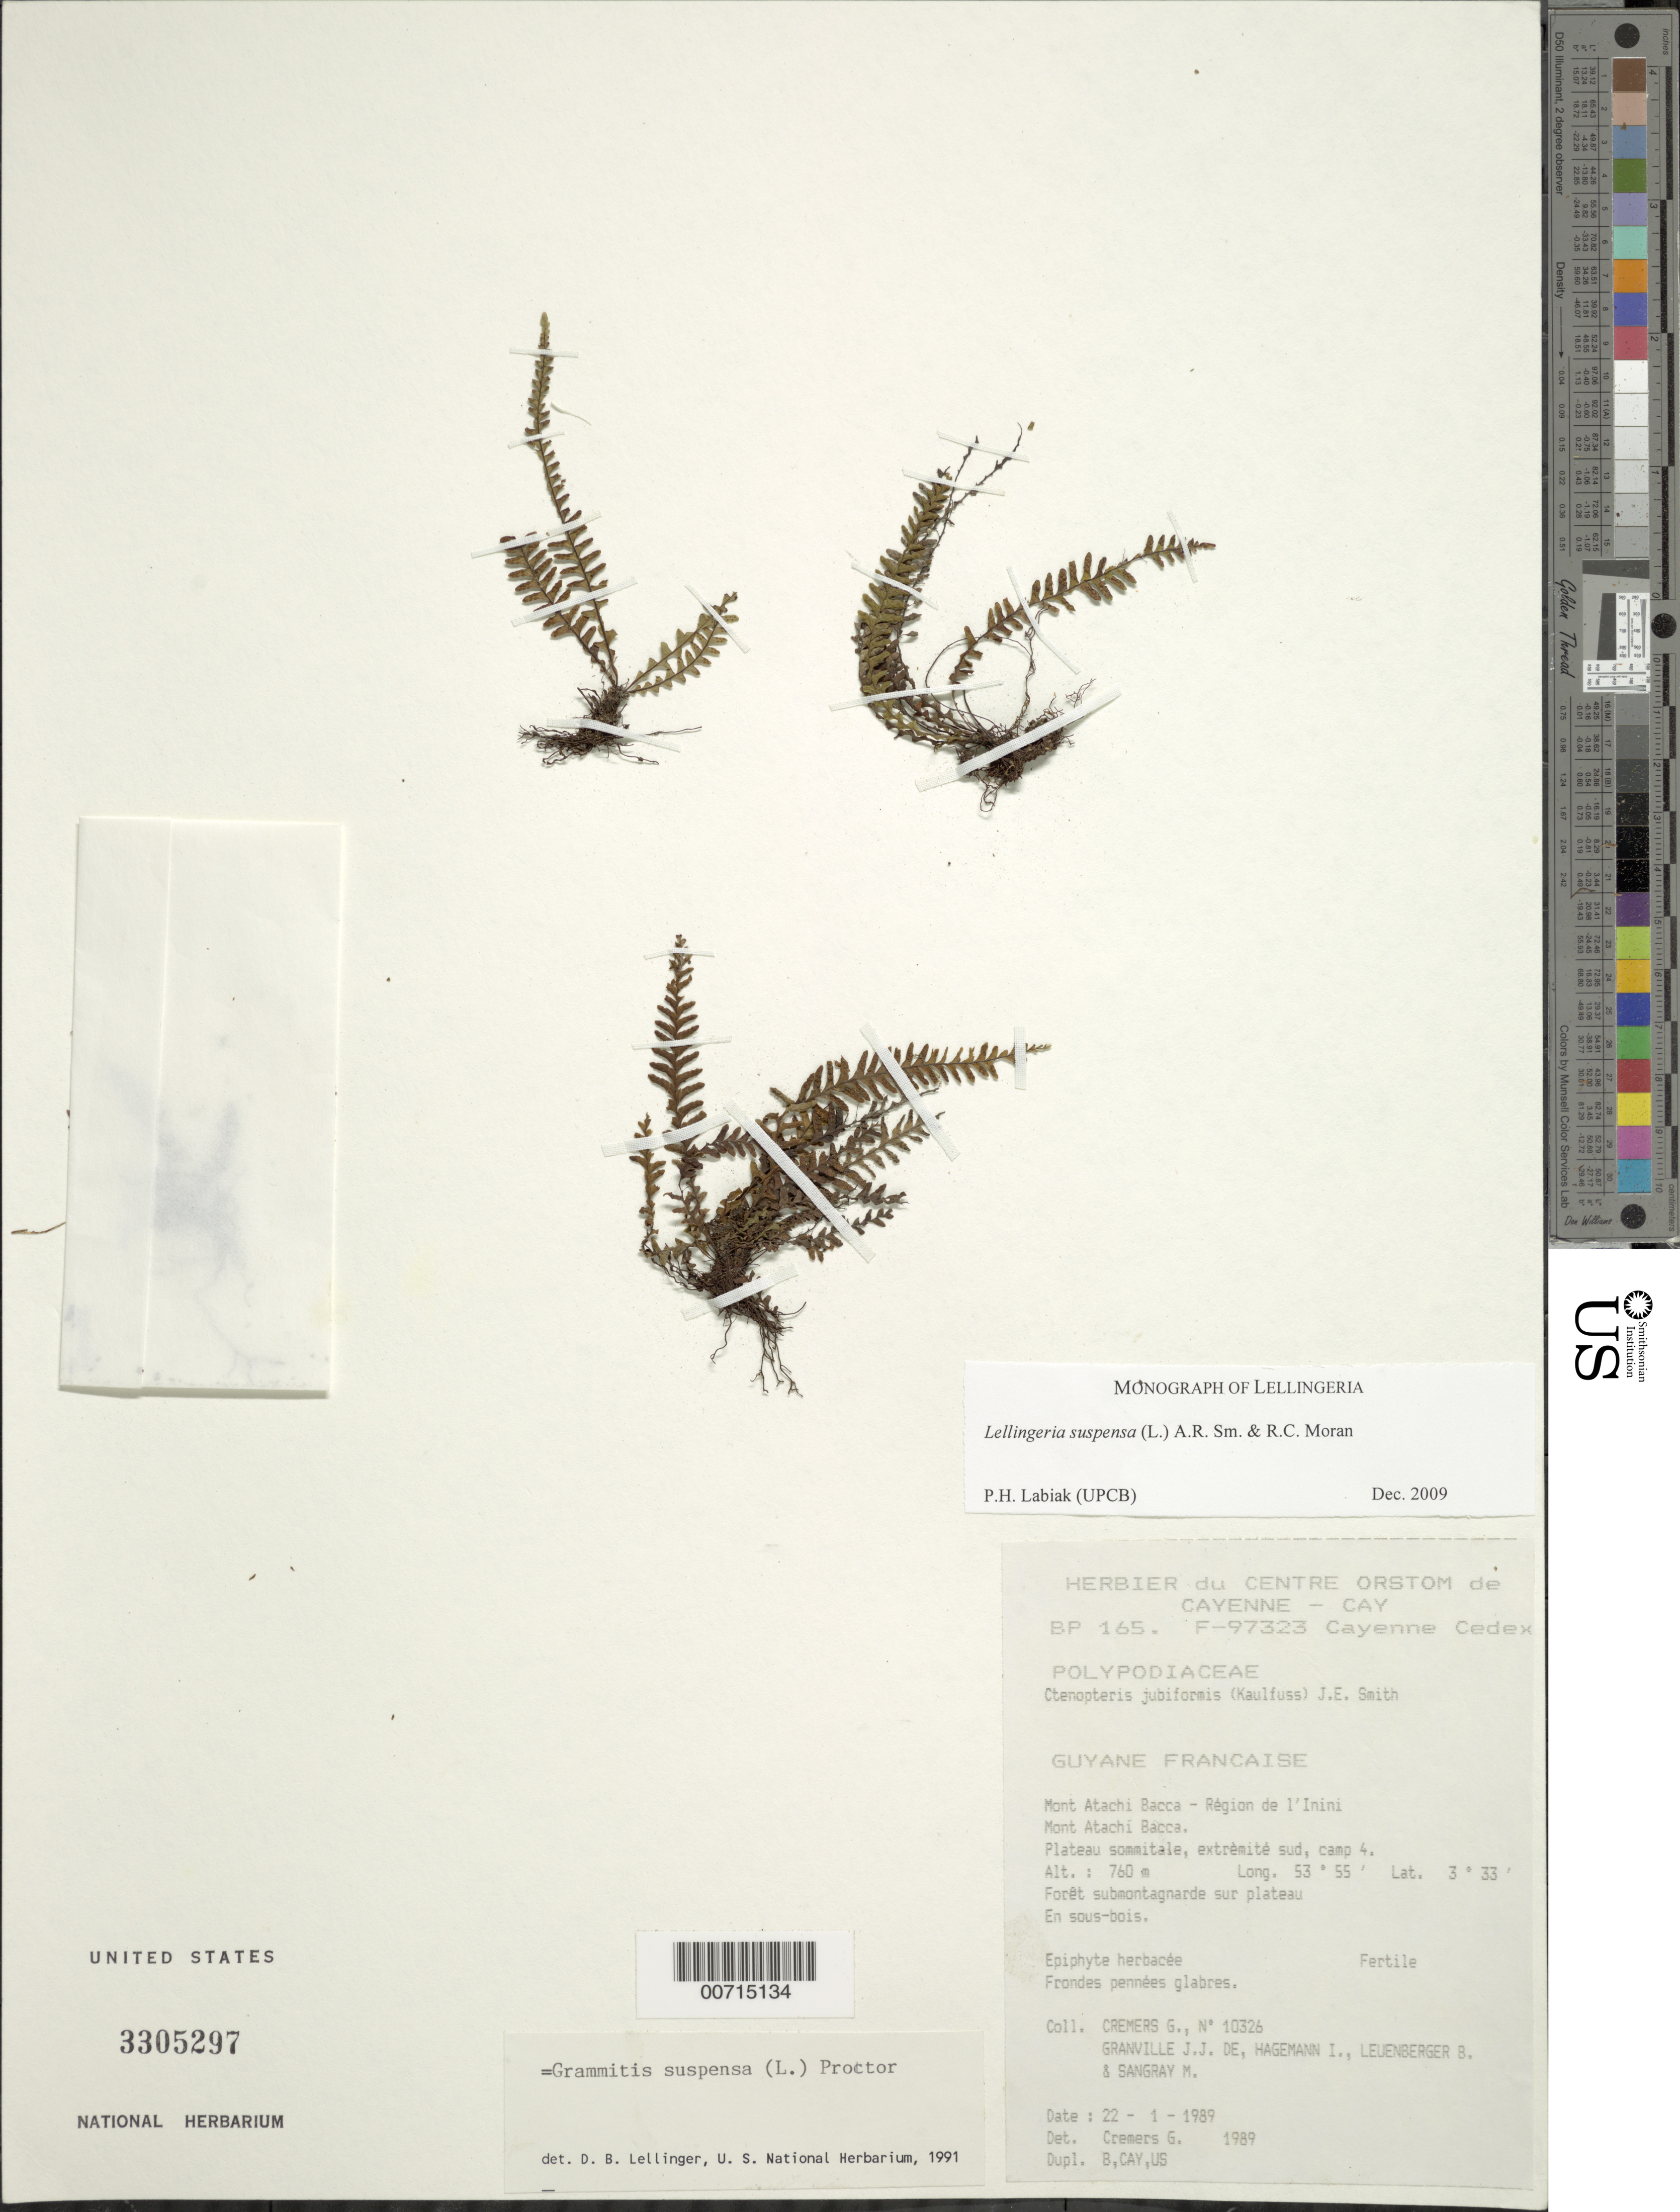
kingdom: Plantae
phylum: Tracheophyta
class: Polypodiopsida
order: Polypodiales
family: Polypodiaceae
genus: Lellingeria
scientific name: Lellingeria suspensa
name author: (L.) A.R. Sm. & R.C. Moran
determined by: Labiak, P. H.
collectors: G. Cremers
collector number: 10326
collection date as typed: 22-Jan-89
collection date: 1989-01-22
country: French Guiana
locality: Mont Atachi Bacca, région de l'Inini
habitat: Submontane forest, on plateau; understory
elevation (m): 760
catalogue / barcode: US 3305297